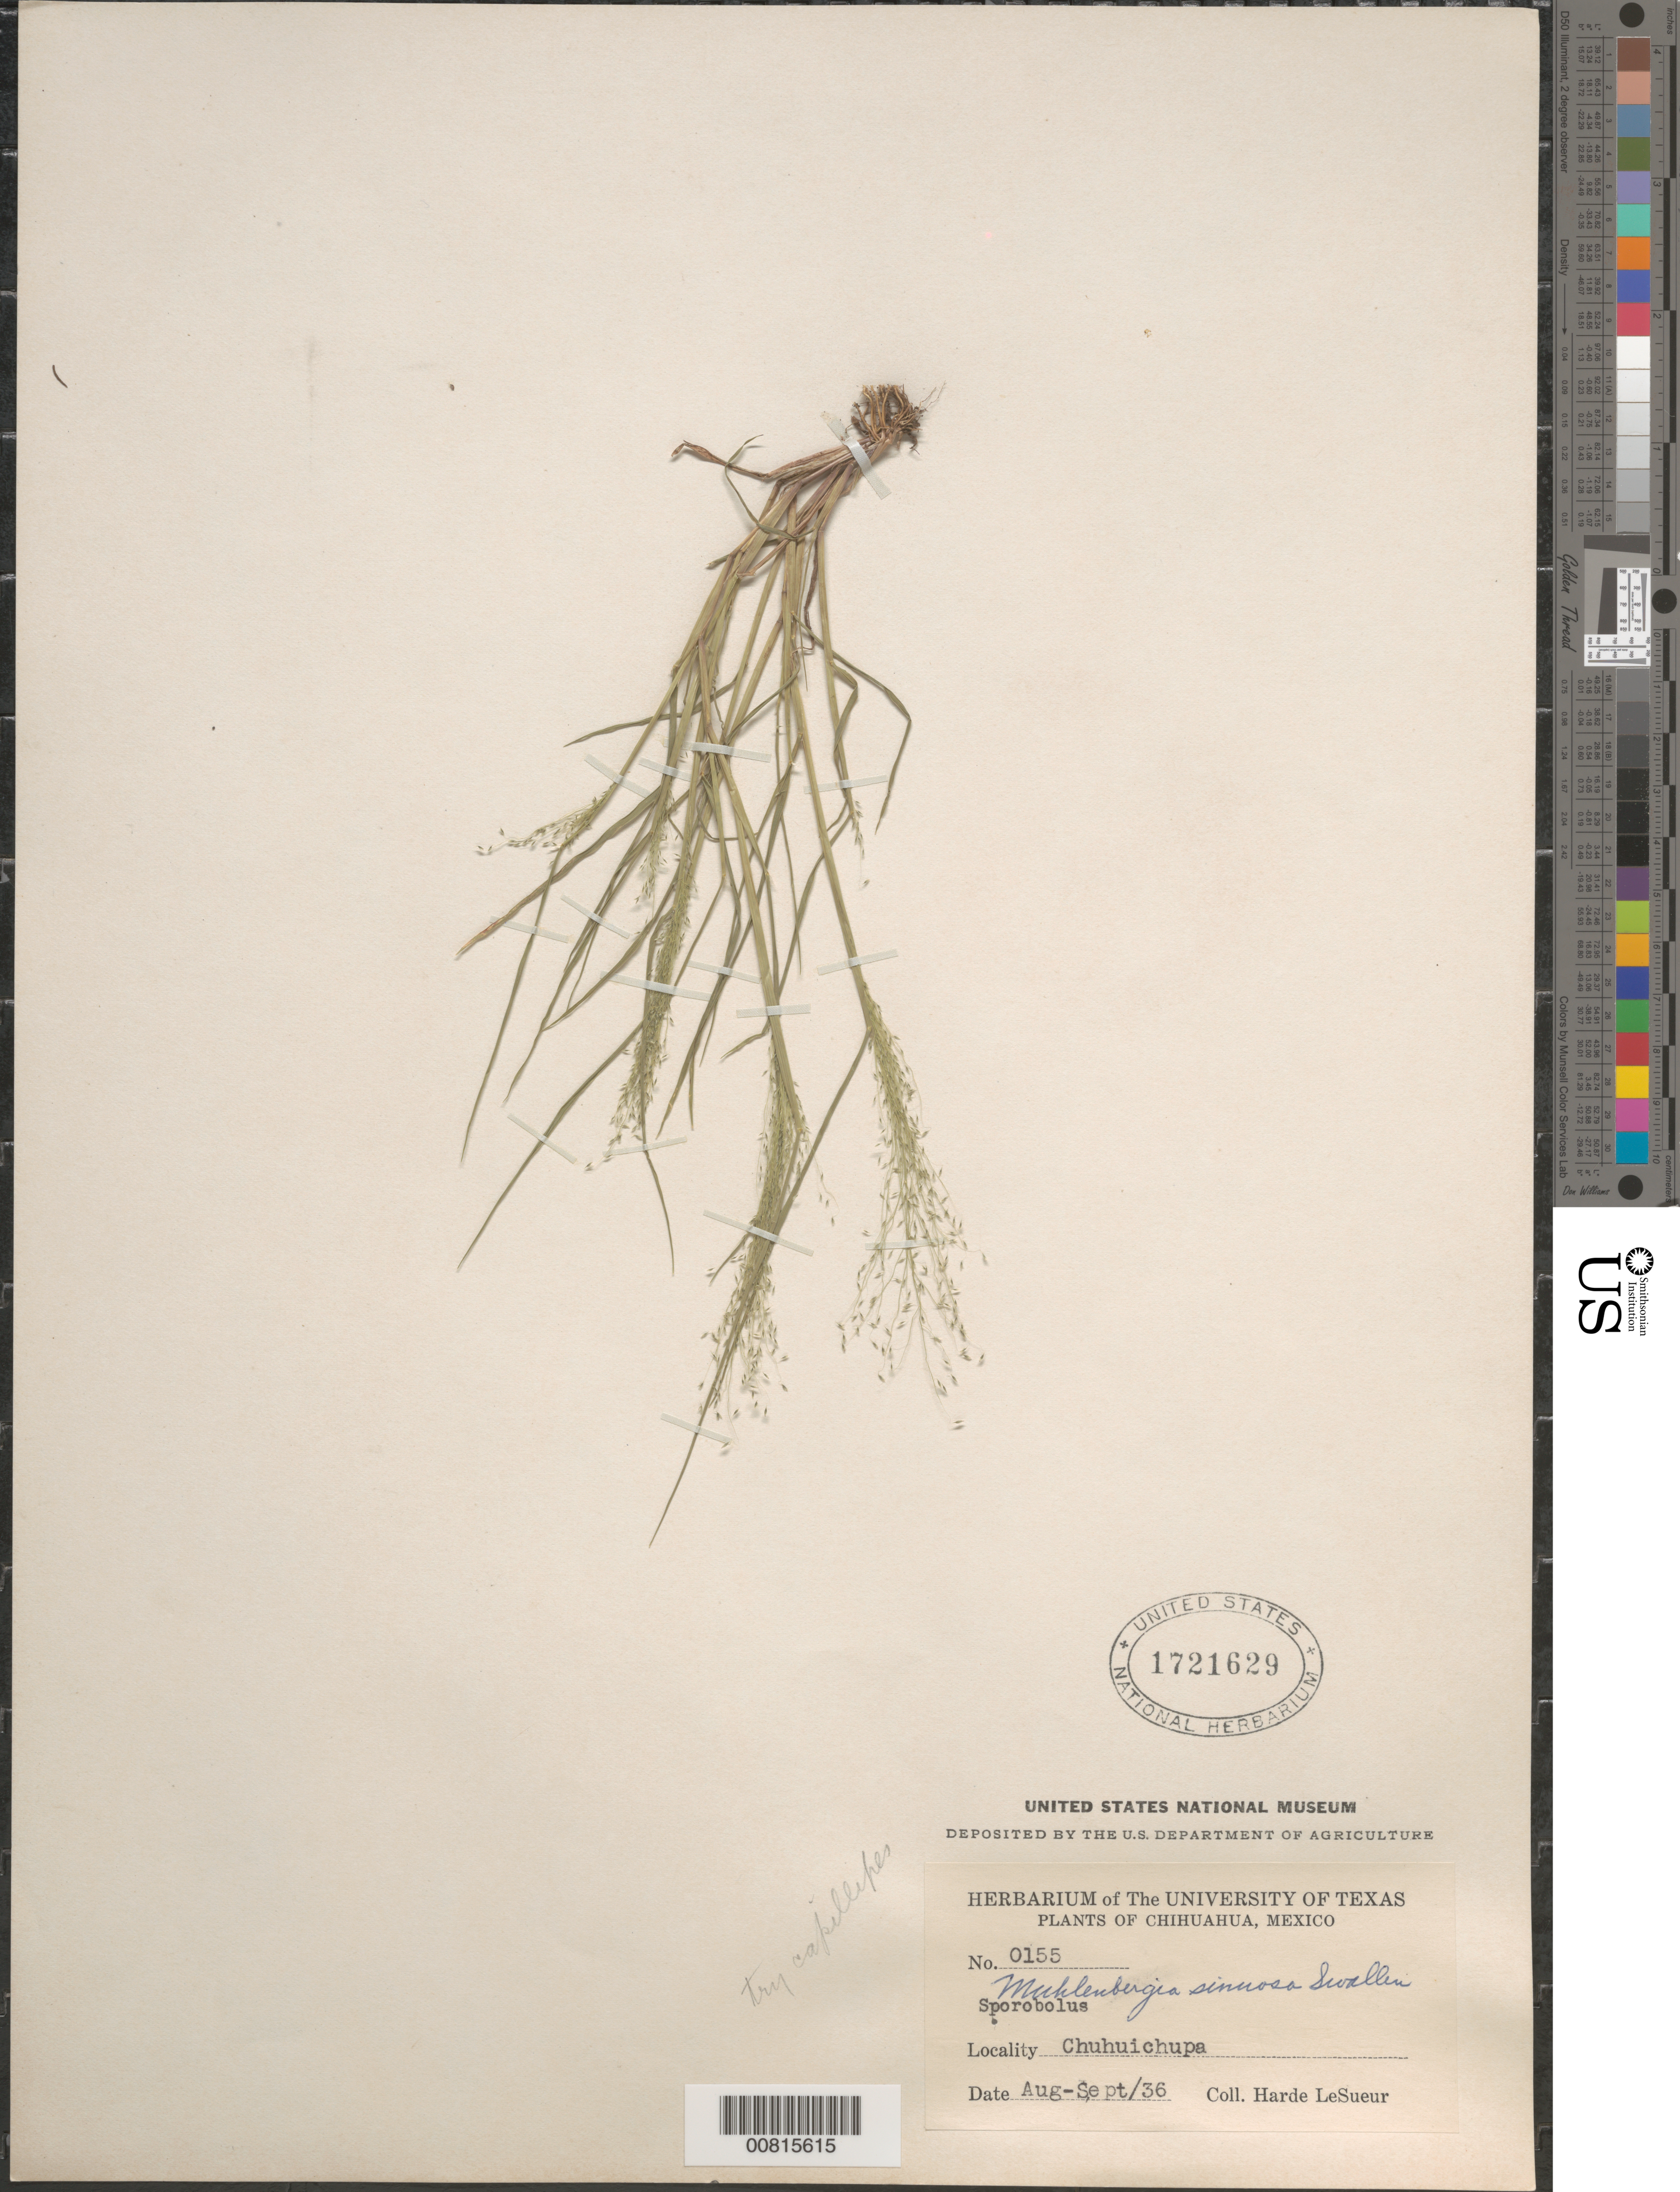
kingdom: Plantae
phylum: Tracheophyta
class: Liliopsida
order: Poales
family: Poaceae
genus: Muhlenbergia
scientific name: Muhlenbergia sinuosa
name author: Swallen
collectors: D. H. LeSueur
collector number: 155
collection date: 1936-09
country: Mexico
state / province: Chihuahua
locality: Chuichupa, Chih.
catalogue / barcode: US 1721629